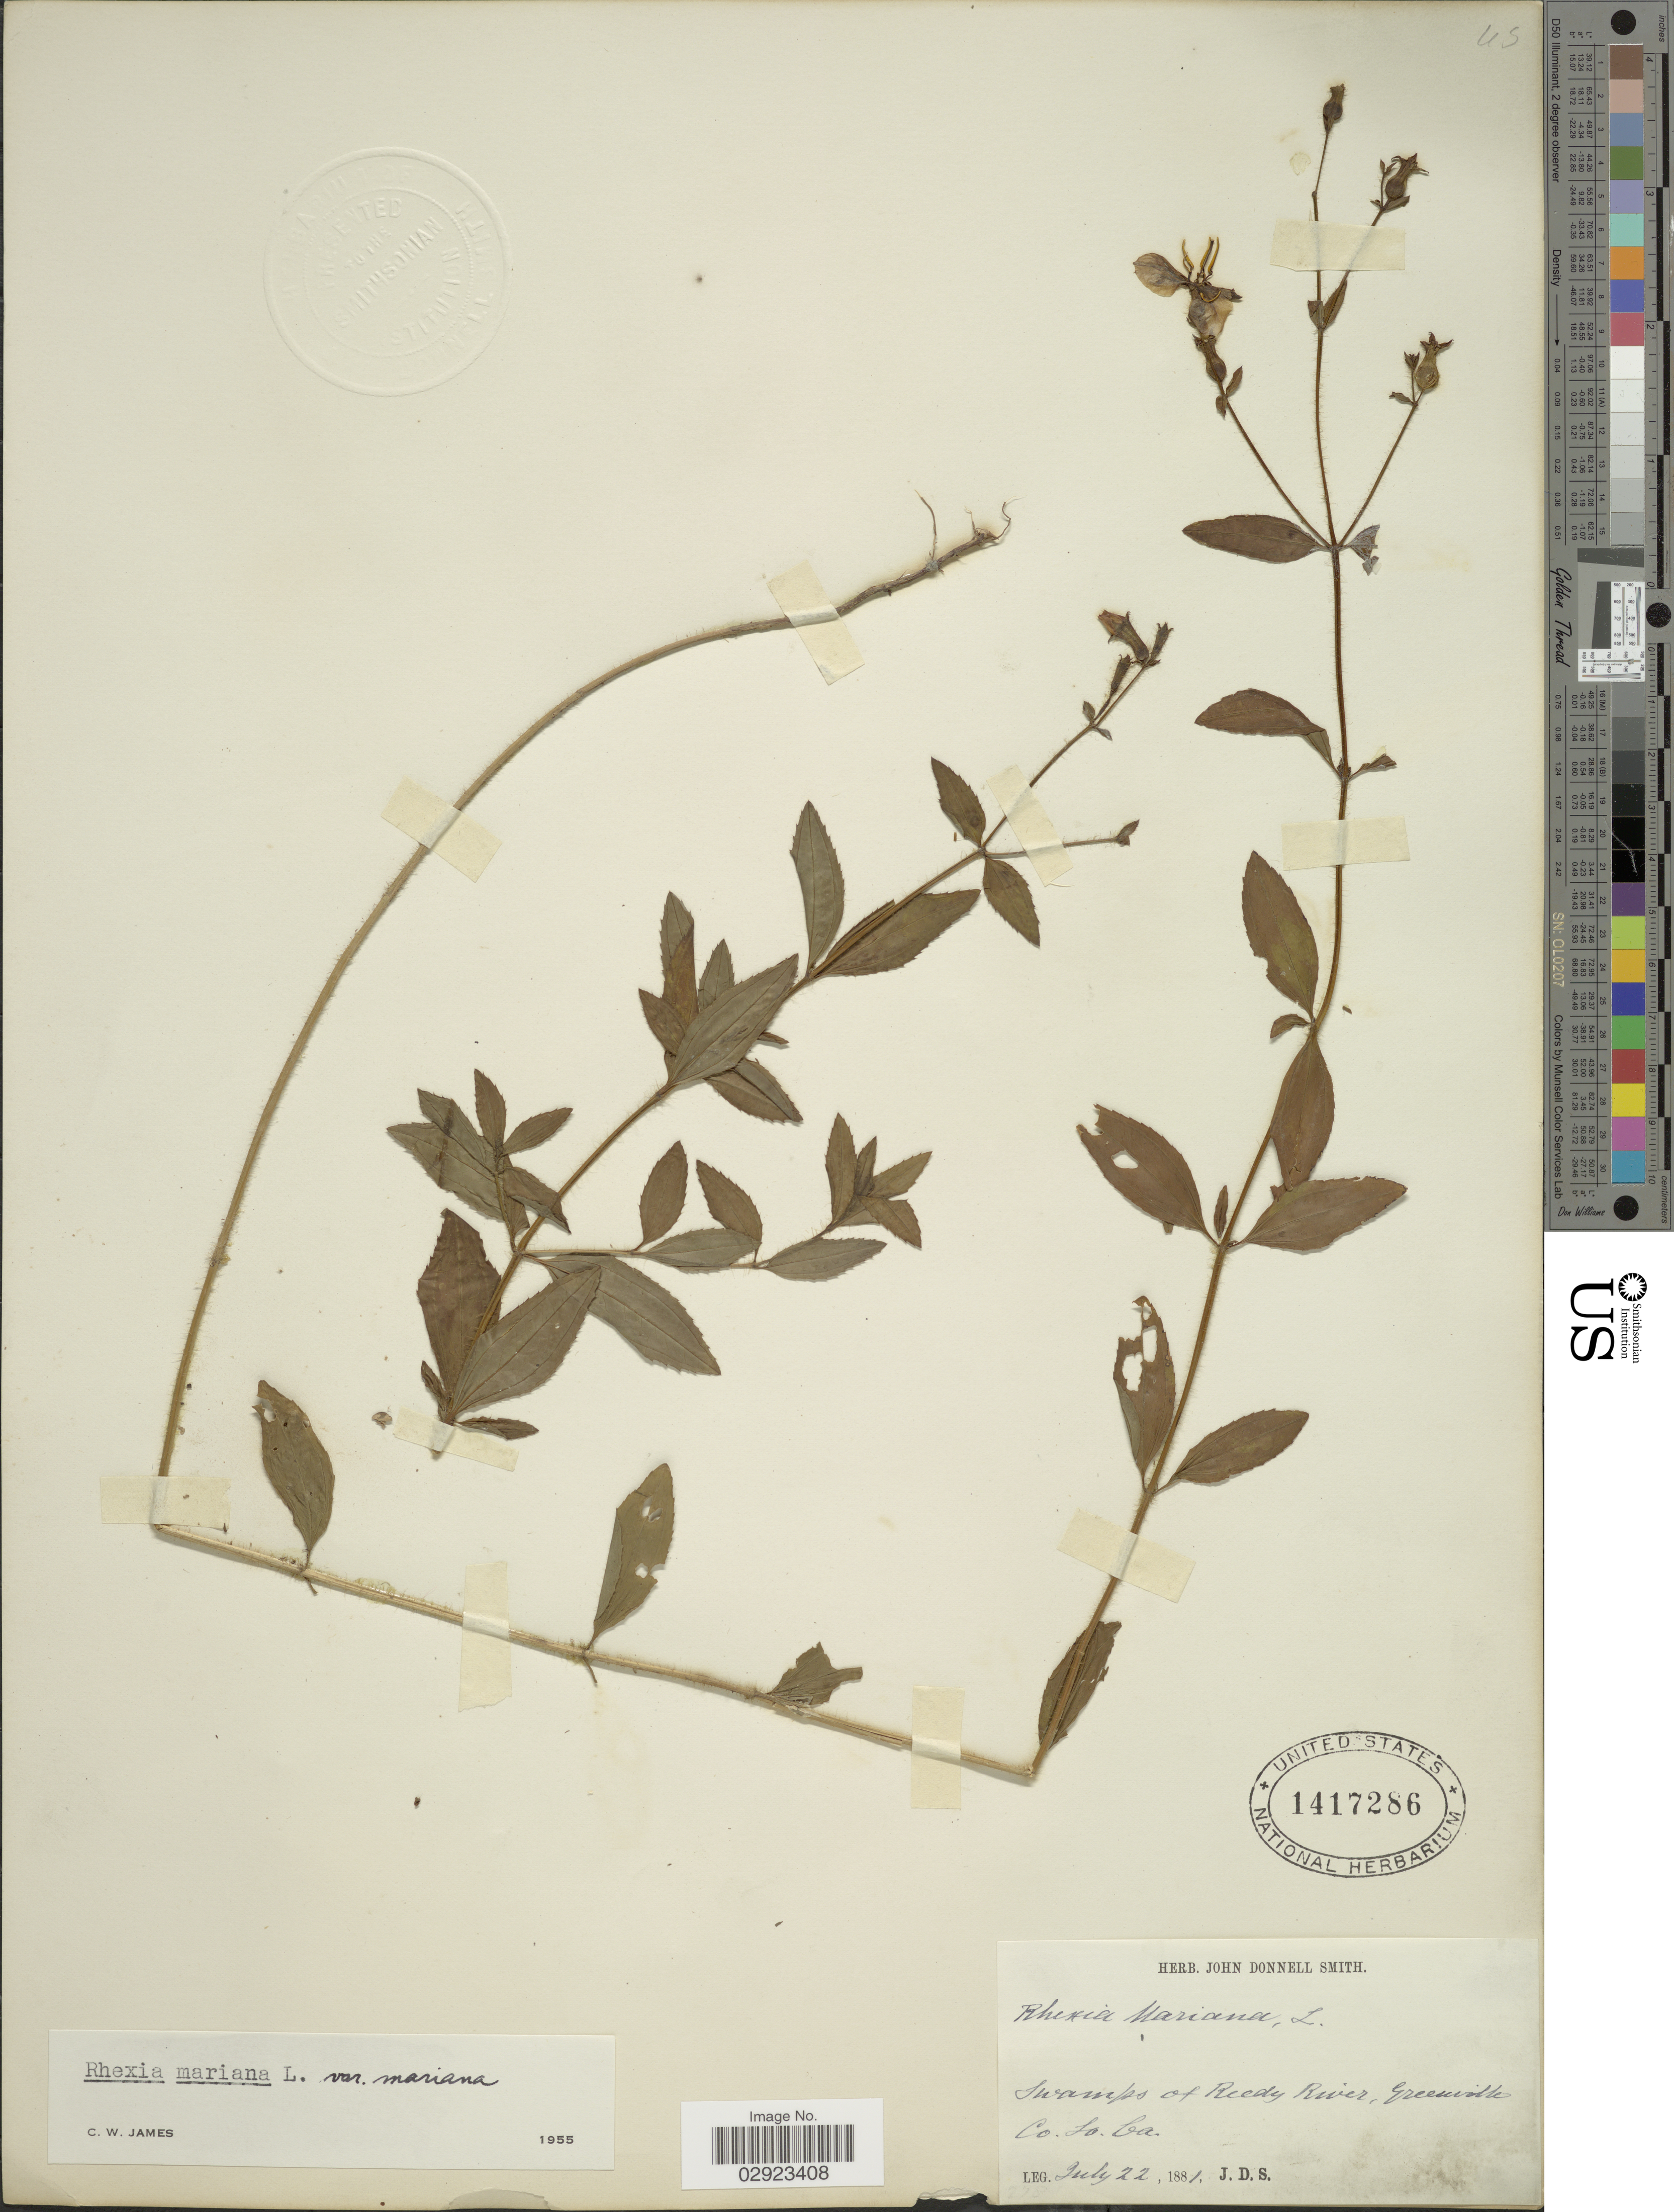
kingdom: Plantae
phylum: Tracheophyta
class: Magnoliopsida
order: Myrtales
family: Melastomataceae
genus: Rhexia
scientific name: Rhexia mariana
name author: L.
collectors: J. Donnell Smith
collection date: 1881-07-22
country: United States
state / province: South Carolina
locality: Swamps of Reedy River, Greenville Co.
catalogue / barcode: US 1417286